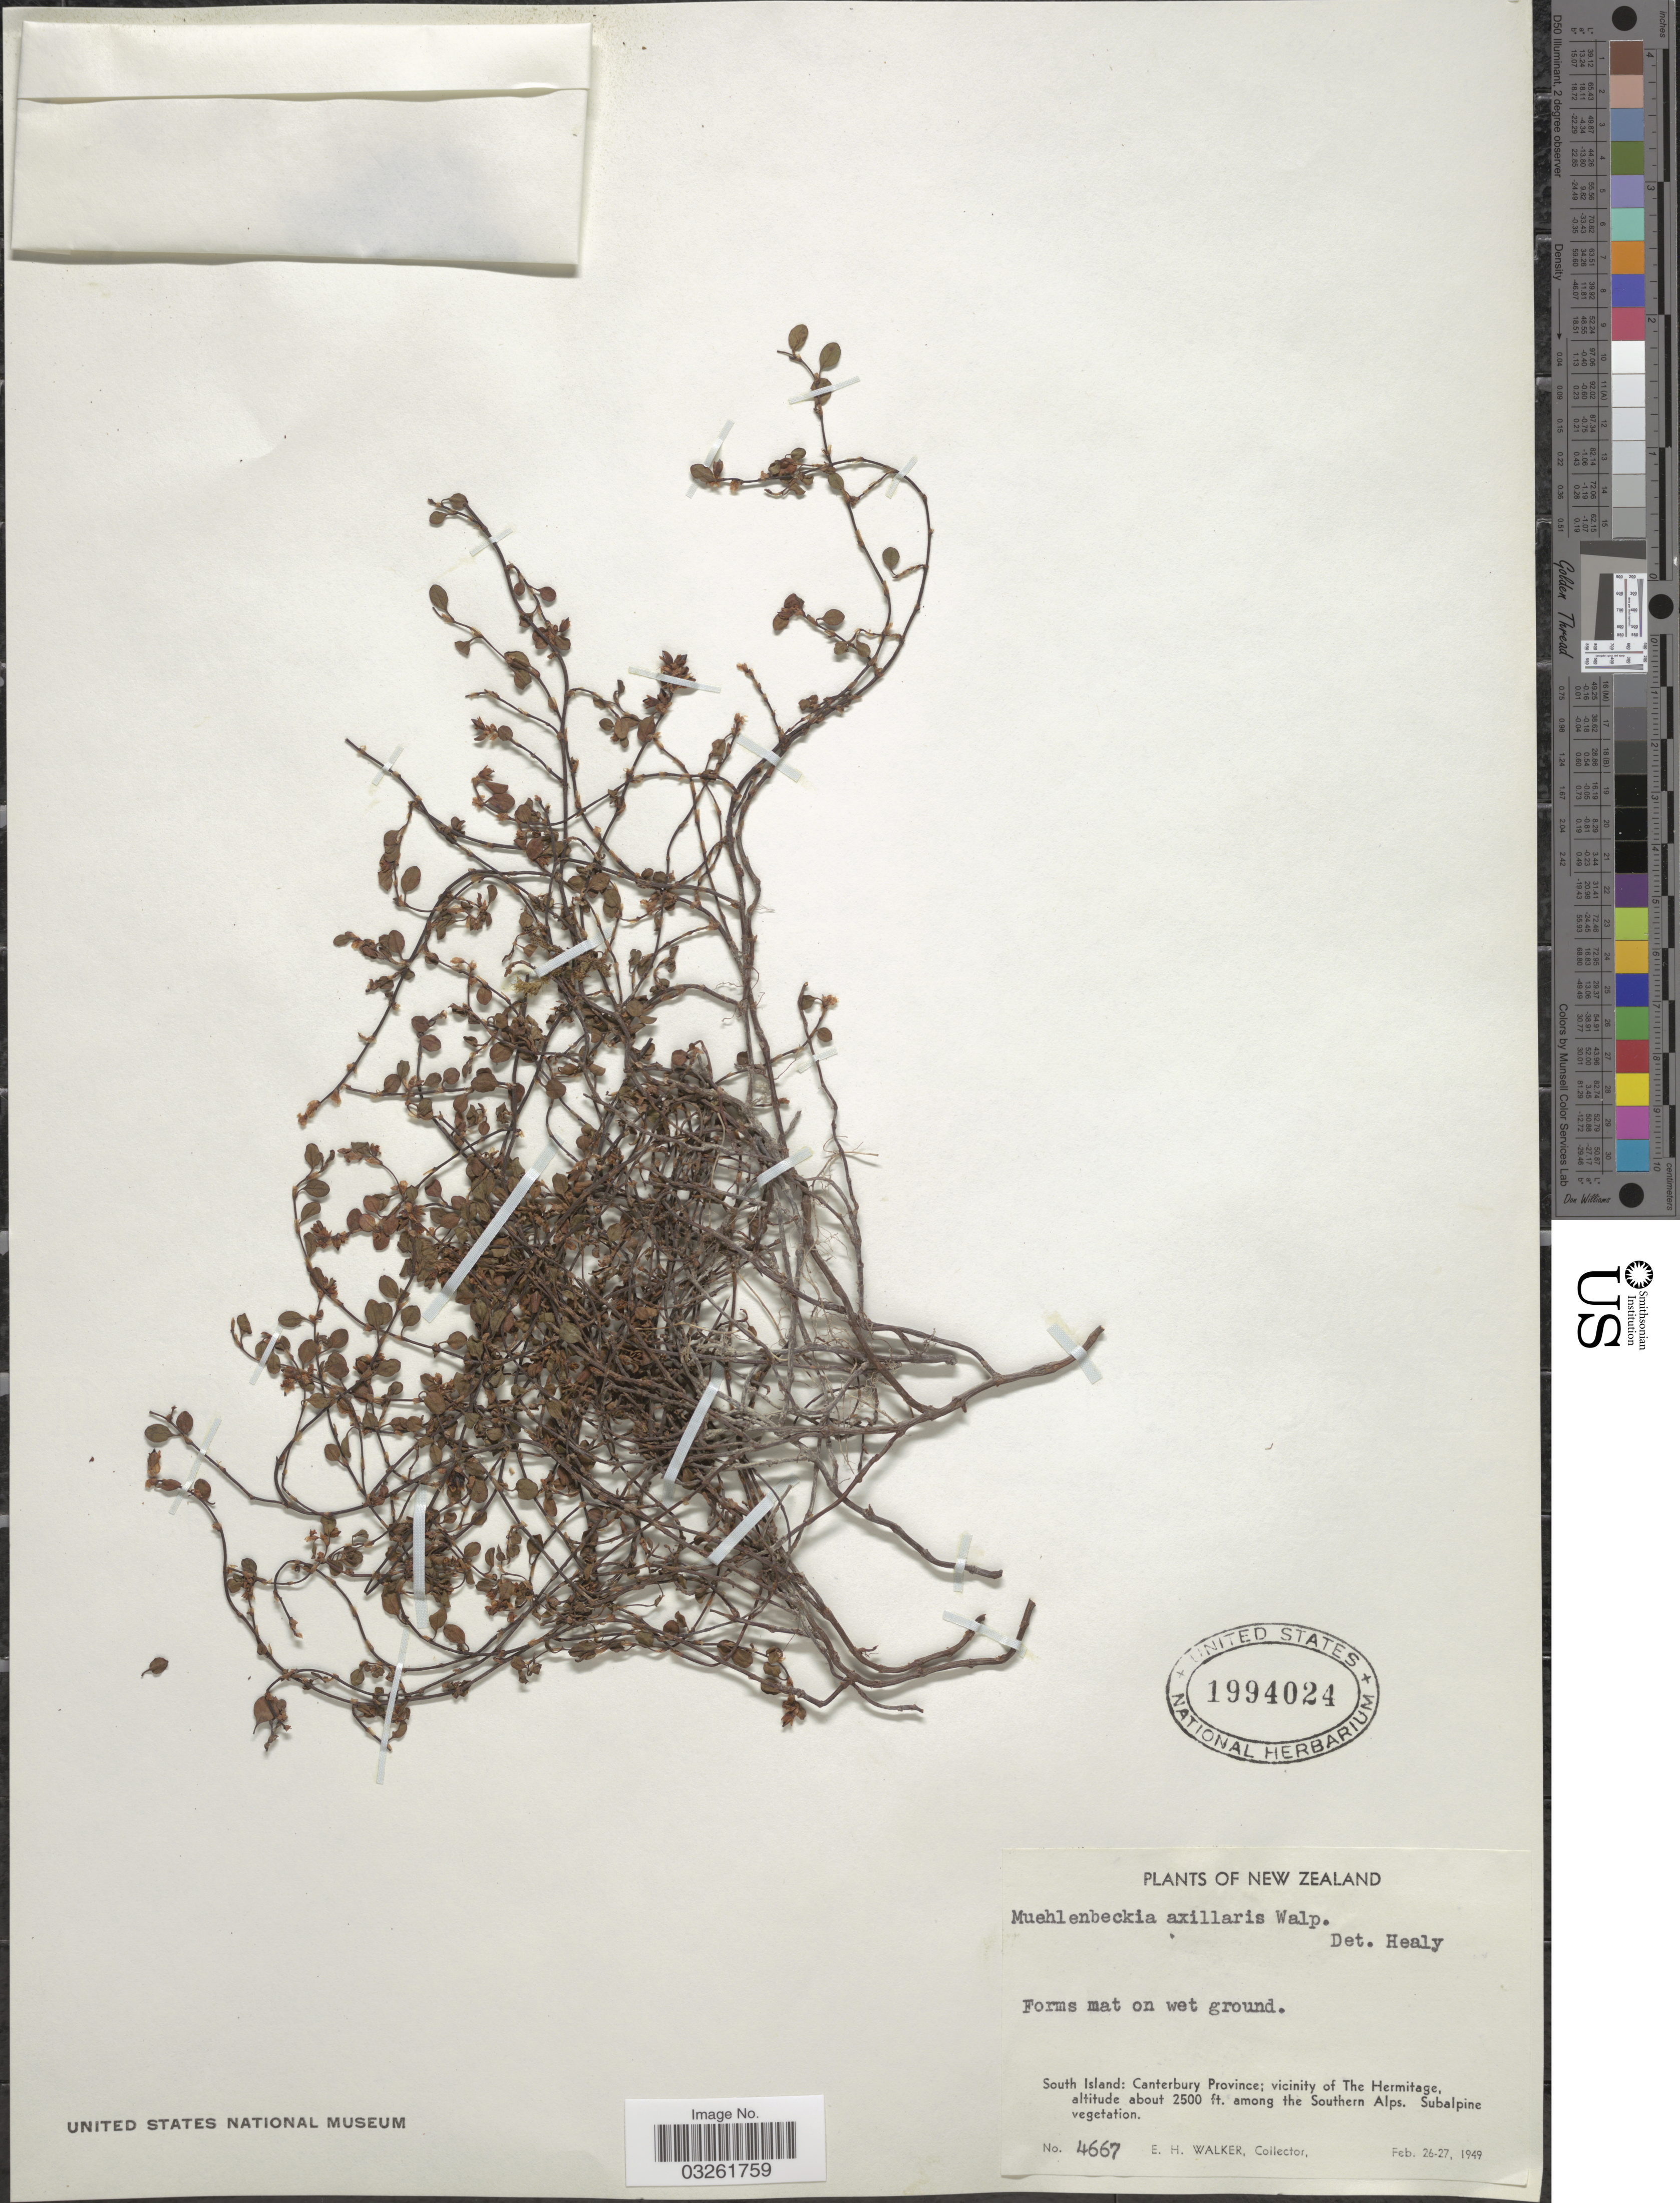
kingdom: Plantae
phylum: Tracheophyta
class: Magnoliopsida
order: Caryophyllales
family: Polygonaceae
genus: Muehlenbeckia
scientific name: Muehlenbeckia axillaris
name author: (Hook. f.) Endl.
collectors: E. H. Walker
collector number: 4667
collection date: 1949-02-26/1949-02-27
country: New Zealand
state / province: Canterbury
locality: South Island: Canterbury Province; vicinity of The Hermitage, among the Southern Alps.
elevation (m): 762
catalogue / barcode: US 1994024